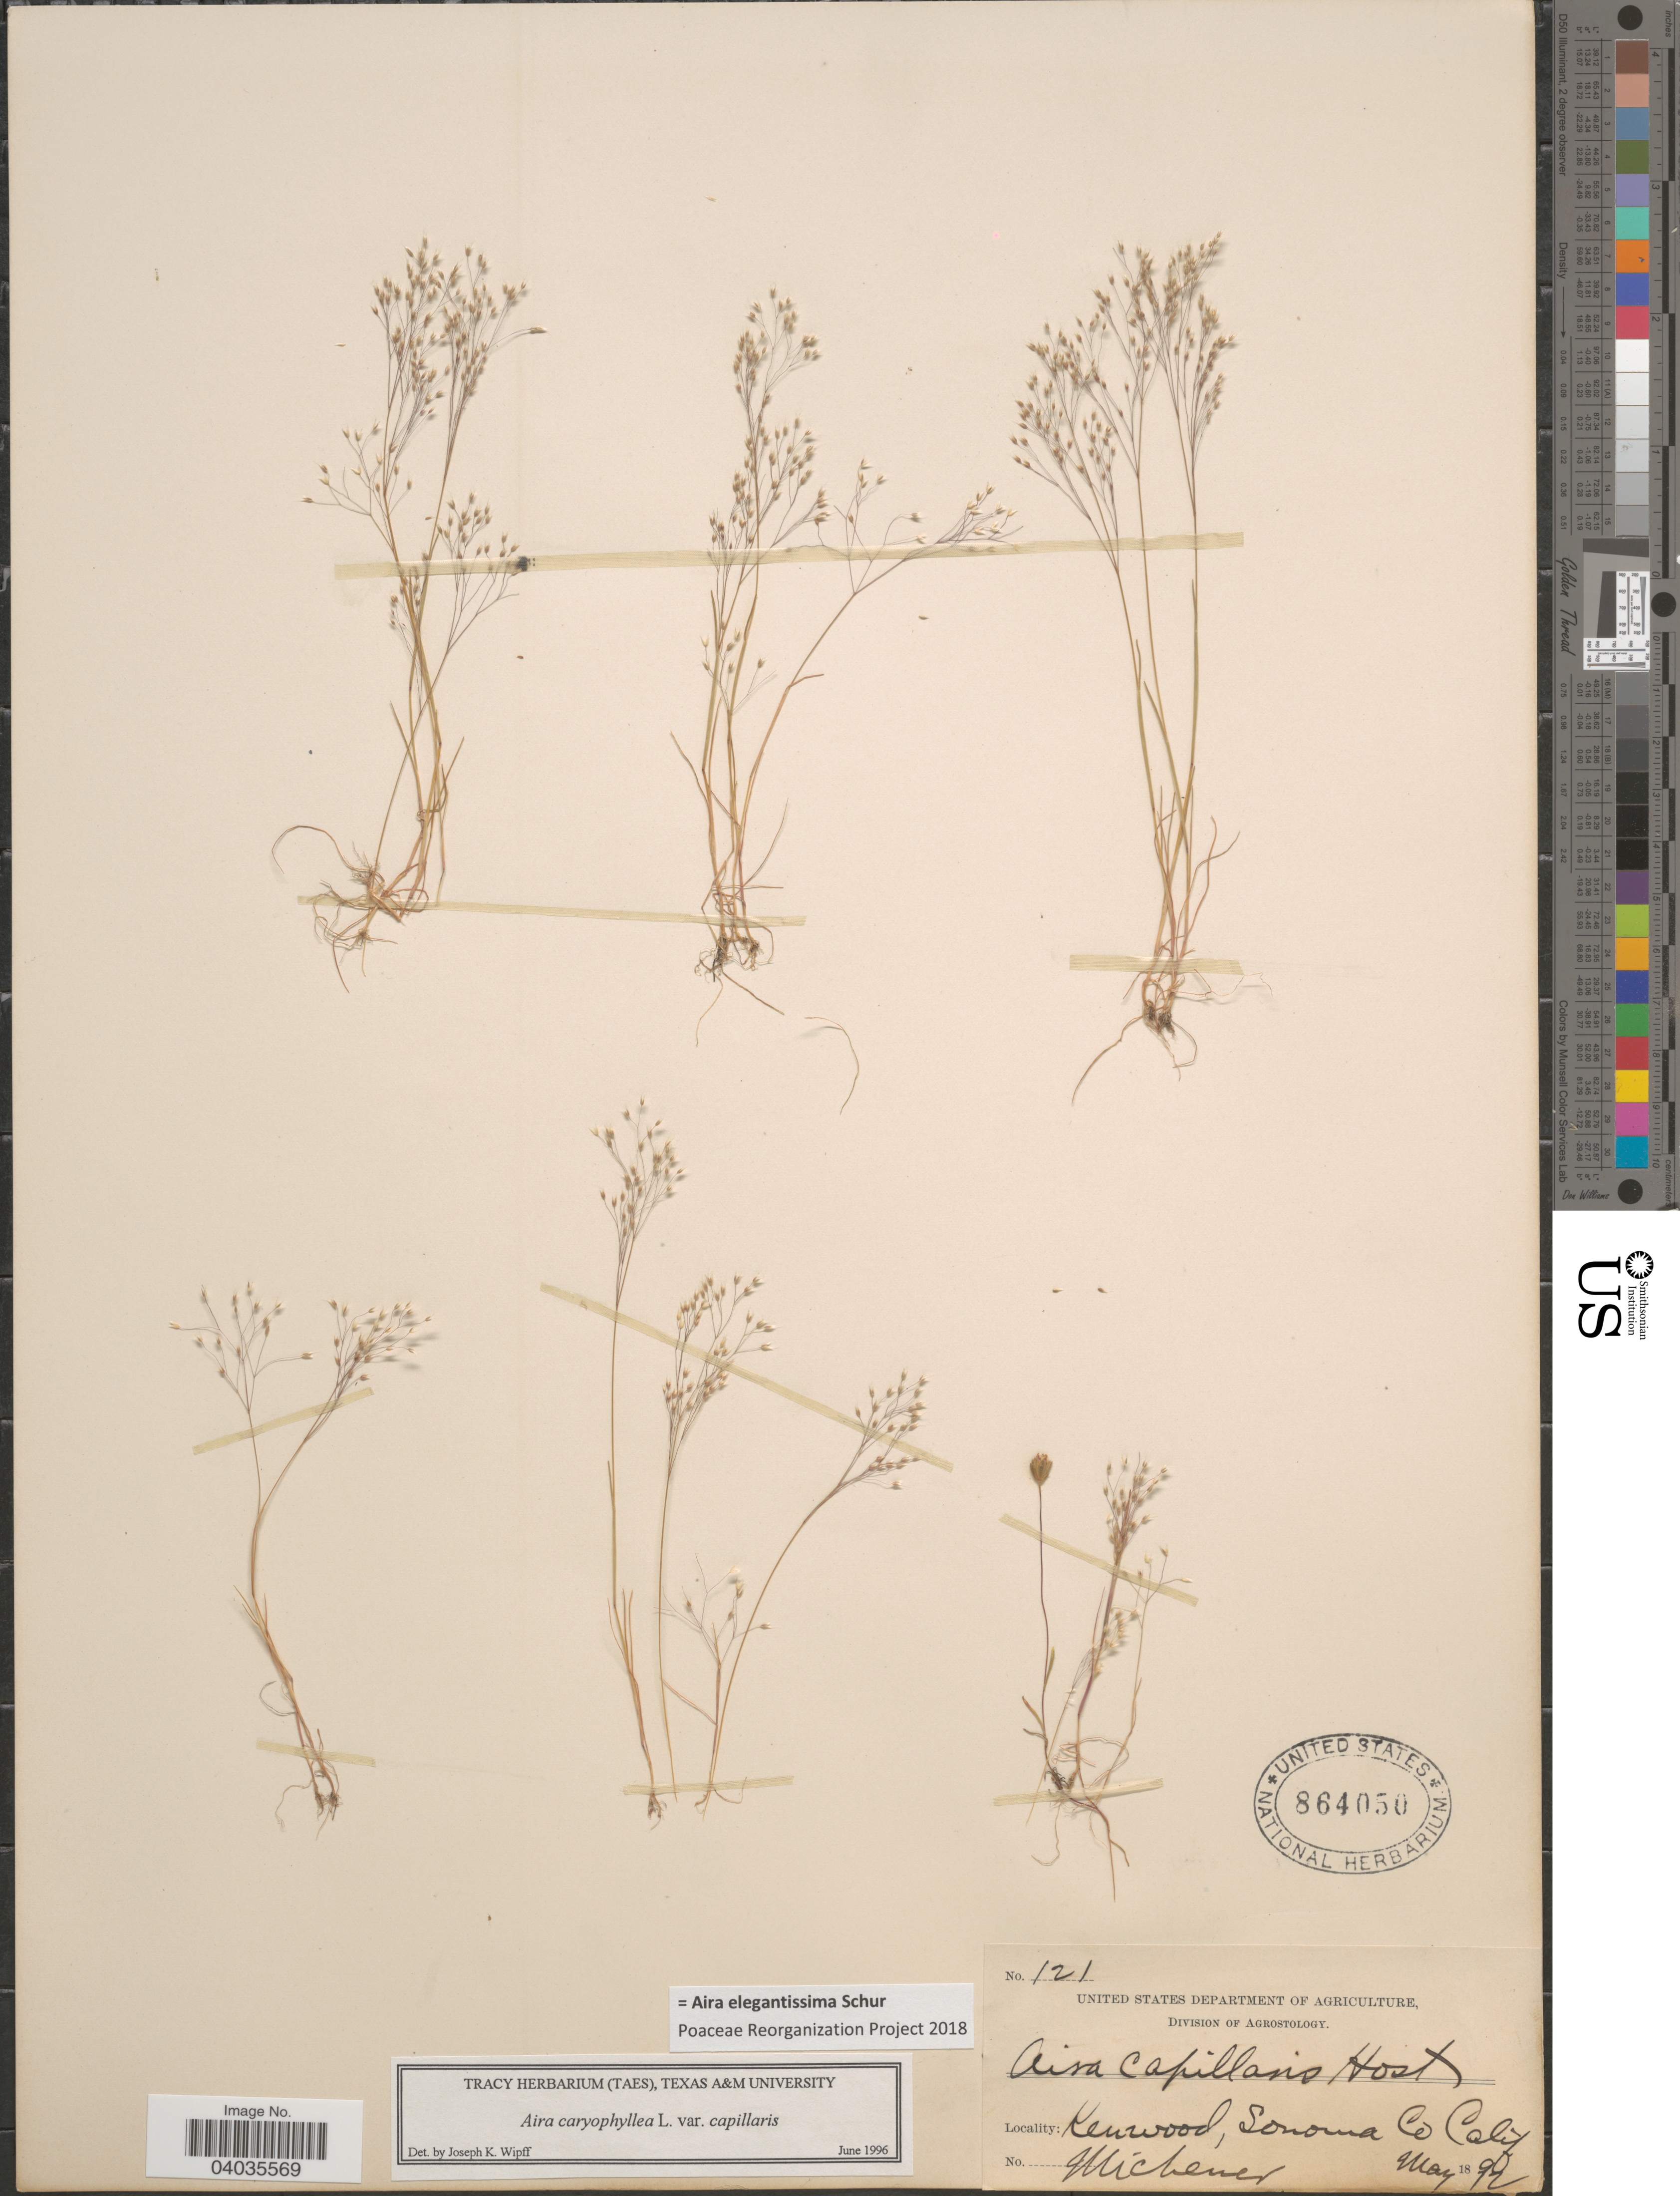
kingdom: Plantae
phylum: Tracheophyta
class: Liliopsida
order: Poales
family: Poaceae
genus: Aira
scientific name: Aira elegantissima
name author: Schur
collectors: -. Michener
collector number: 121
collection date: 1892-05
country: United States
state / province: California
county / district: Sonoma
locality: Kenwood, Sonoma Co.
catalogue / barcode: US 864050